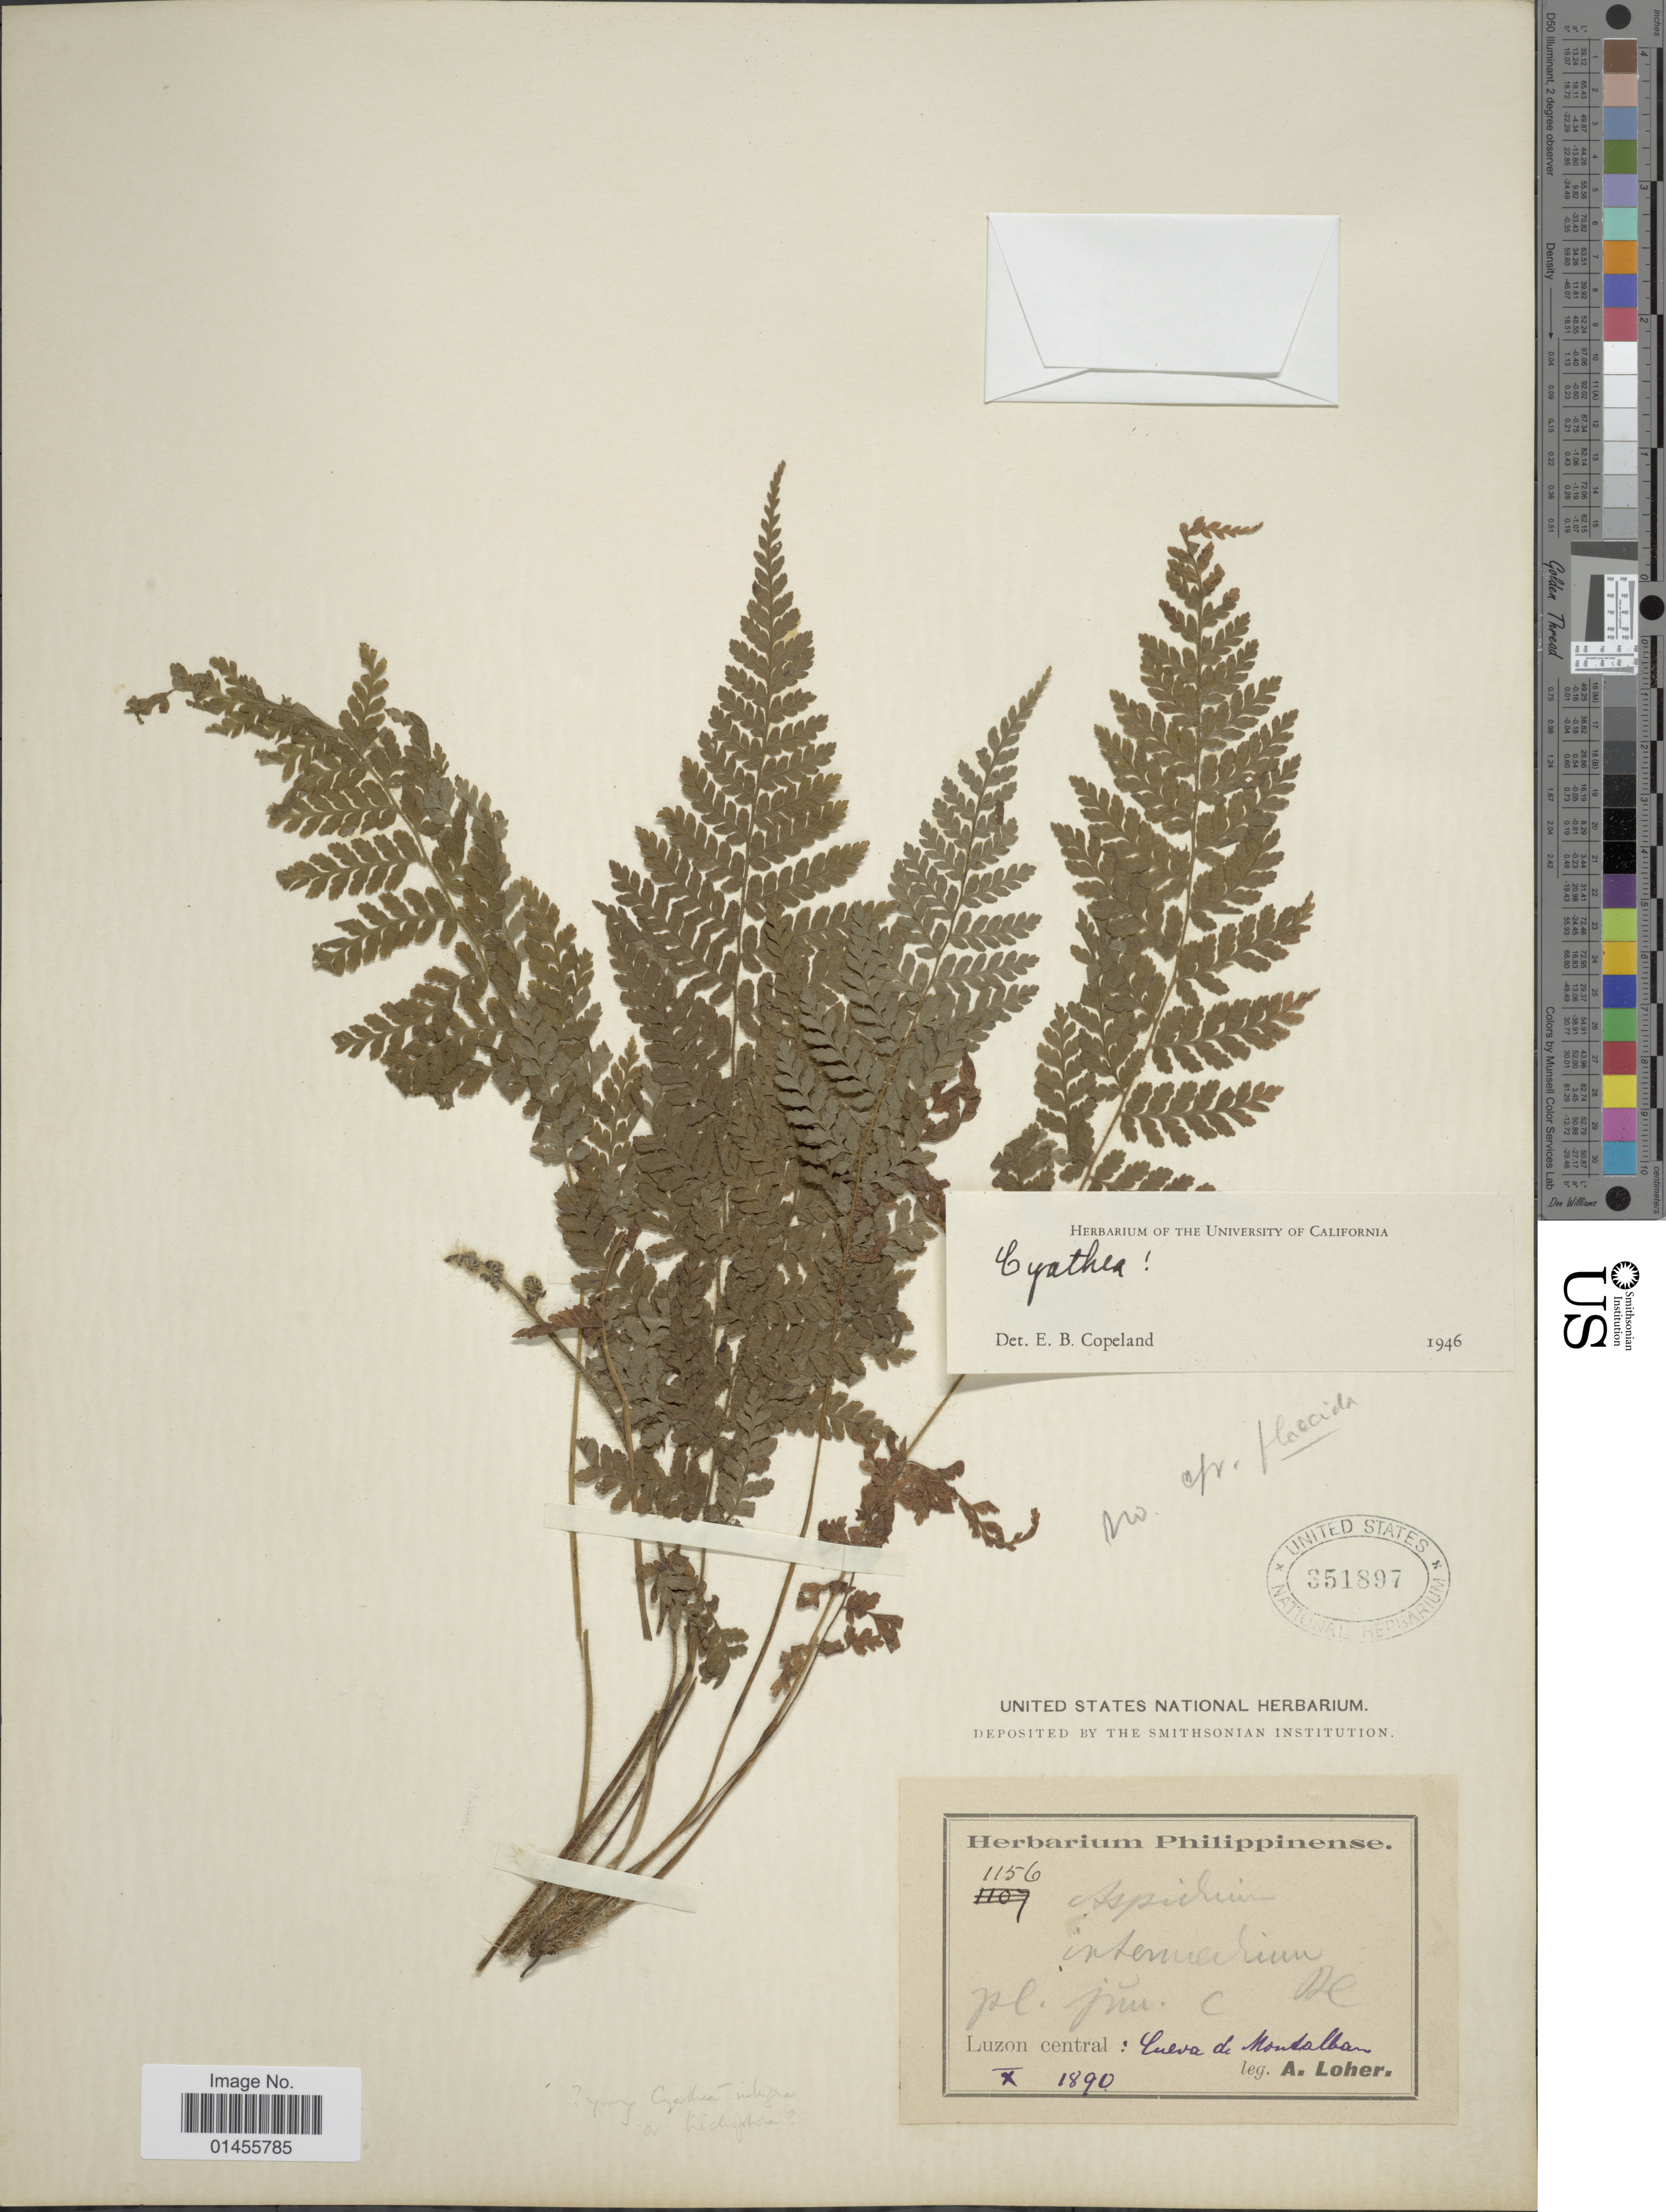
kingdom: Plantae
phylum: Tracheophyta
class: Polypodiopsida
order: Cyatheales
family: Cyatheaceae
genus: Alsophila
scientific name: Alsophila sp.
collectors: A. Loher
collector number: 1156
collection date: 1890-10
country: Philippines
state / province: Central Luzon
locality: Luzon Central: Cueva de Montalban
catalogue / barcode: US 351897